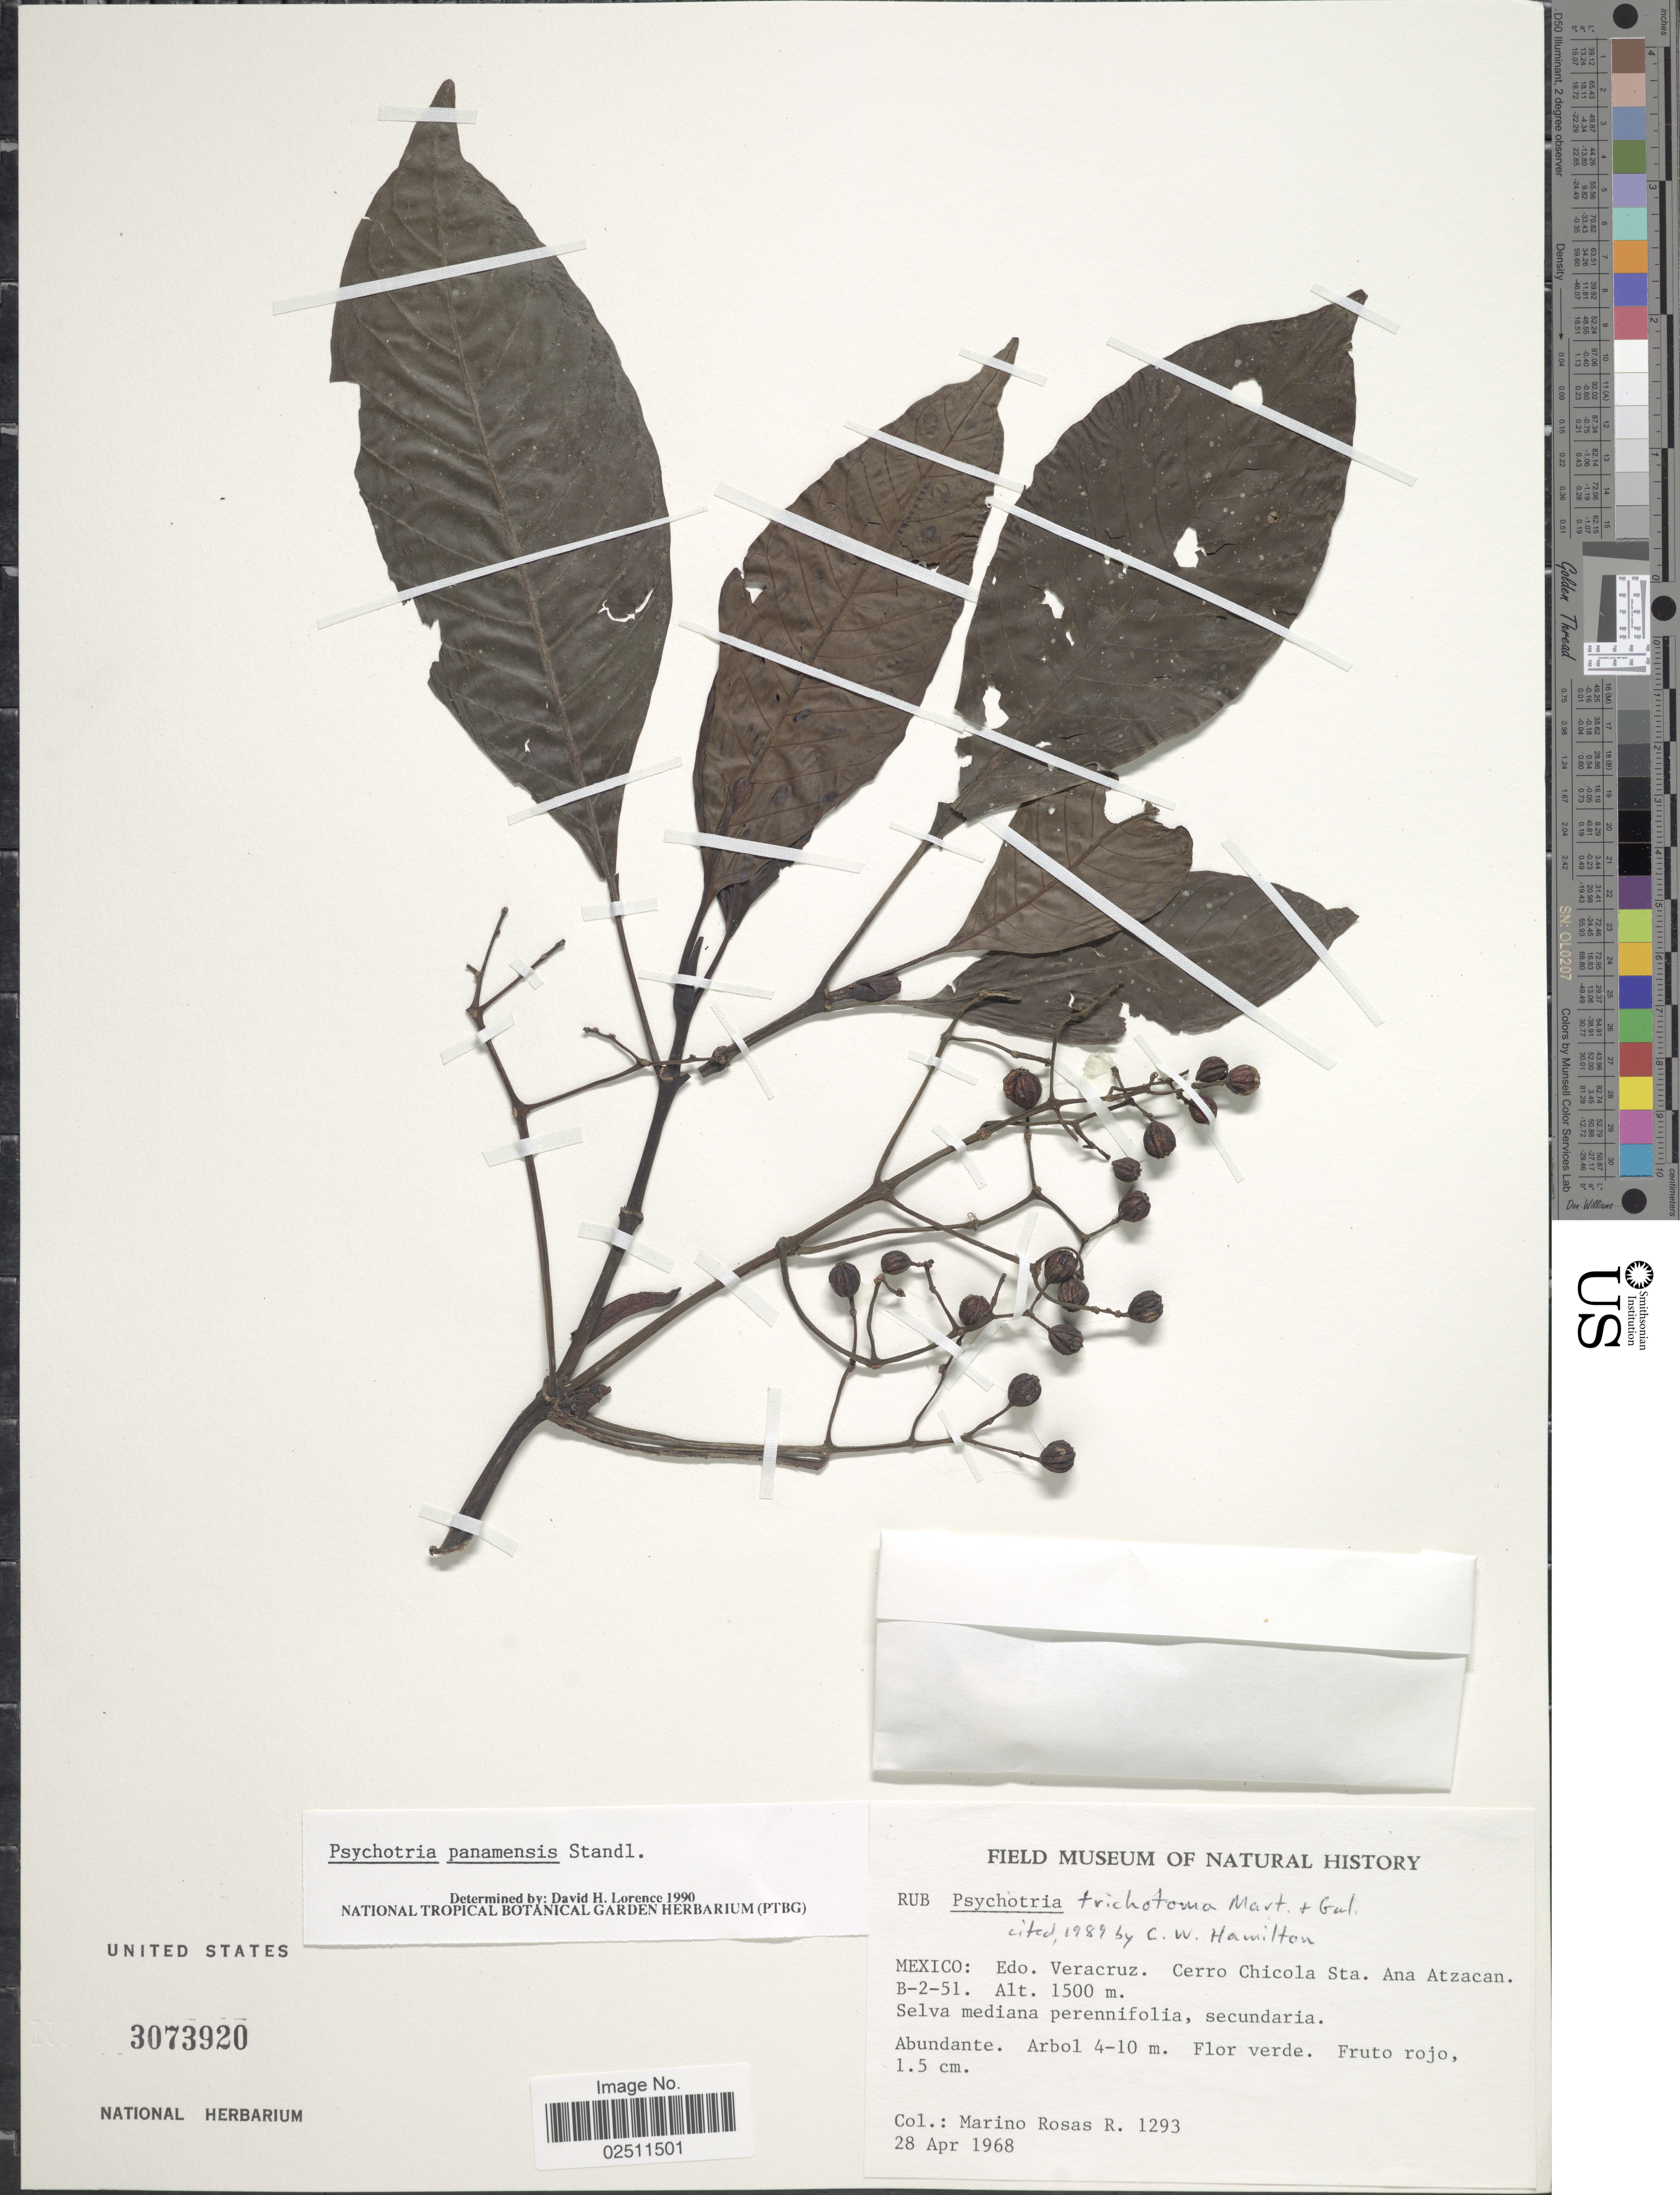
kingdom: Plantae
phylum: Tracheophyta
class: Magnoliopsida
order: Gentianales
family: Rubiaceae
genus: Psychotria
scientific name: Psychotria trichotoma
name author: M. Martens & Galeotti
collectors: M. Rosas R.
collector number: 1293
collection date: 1968-04-28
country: Mexico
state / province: Veracruz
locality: Edo. Veracruz. Cerro Chicola Sta. Ana Atzacan. B-2-51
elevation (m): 1500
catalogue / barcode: US 3073920